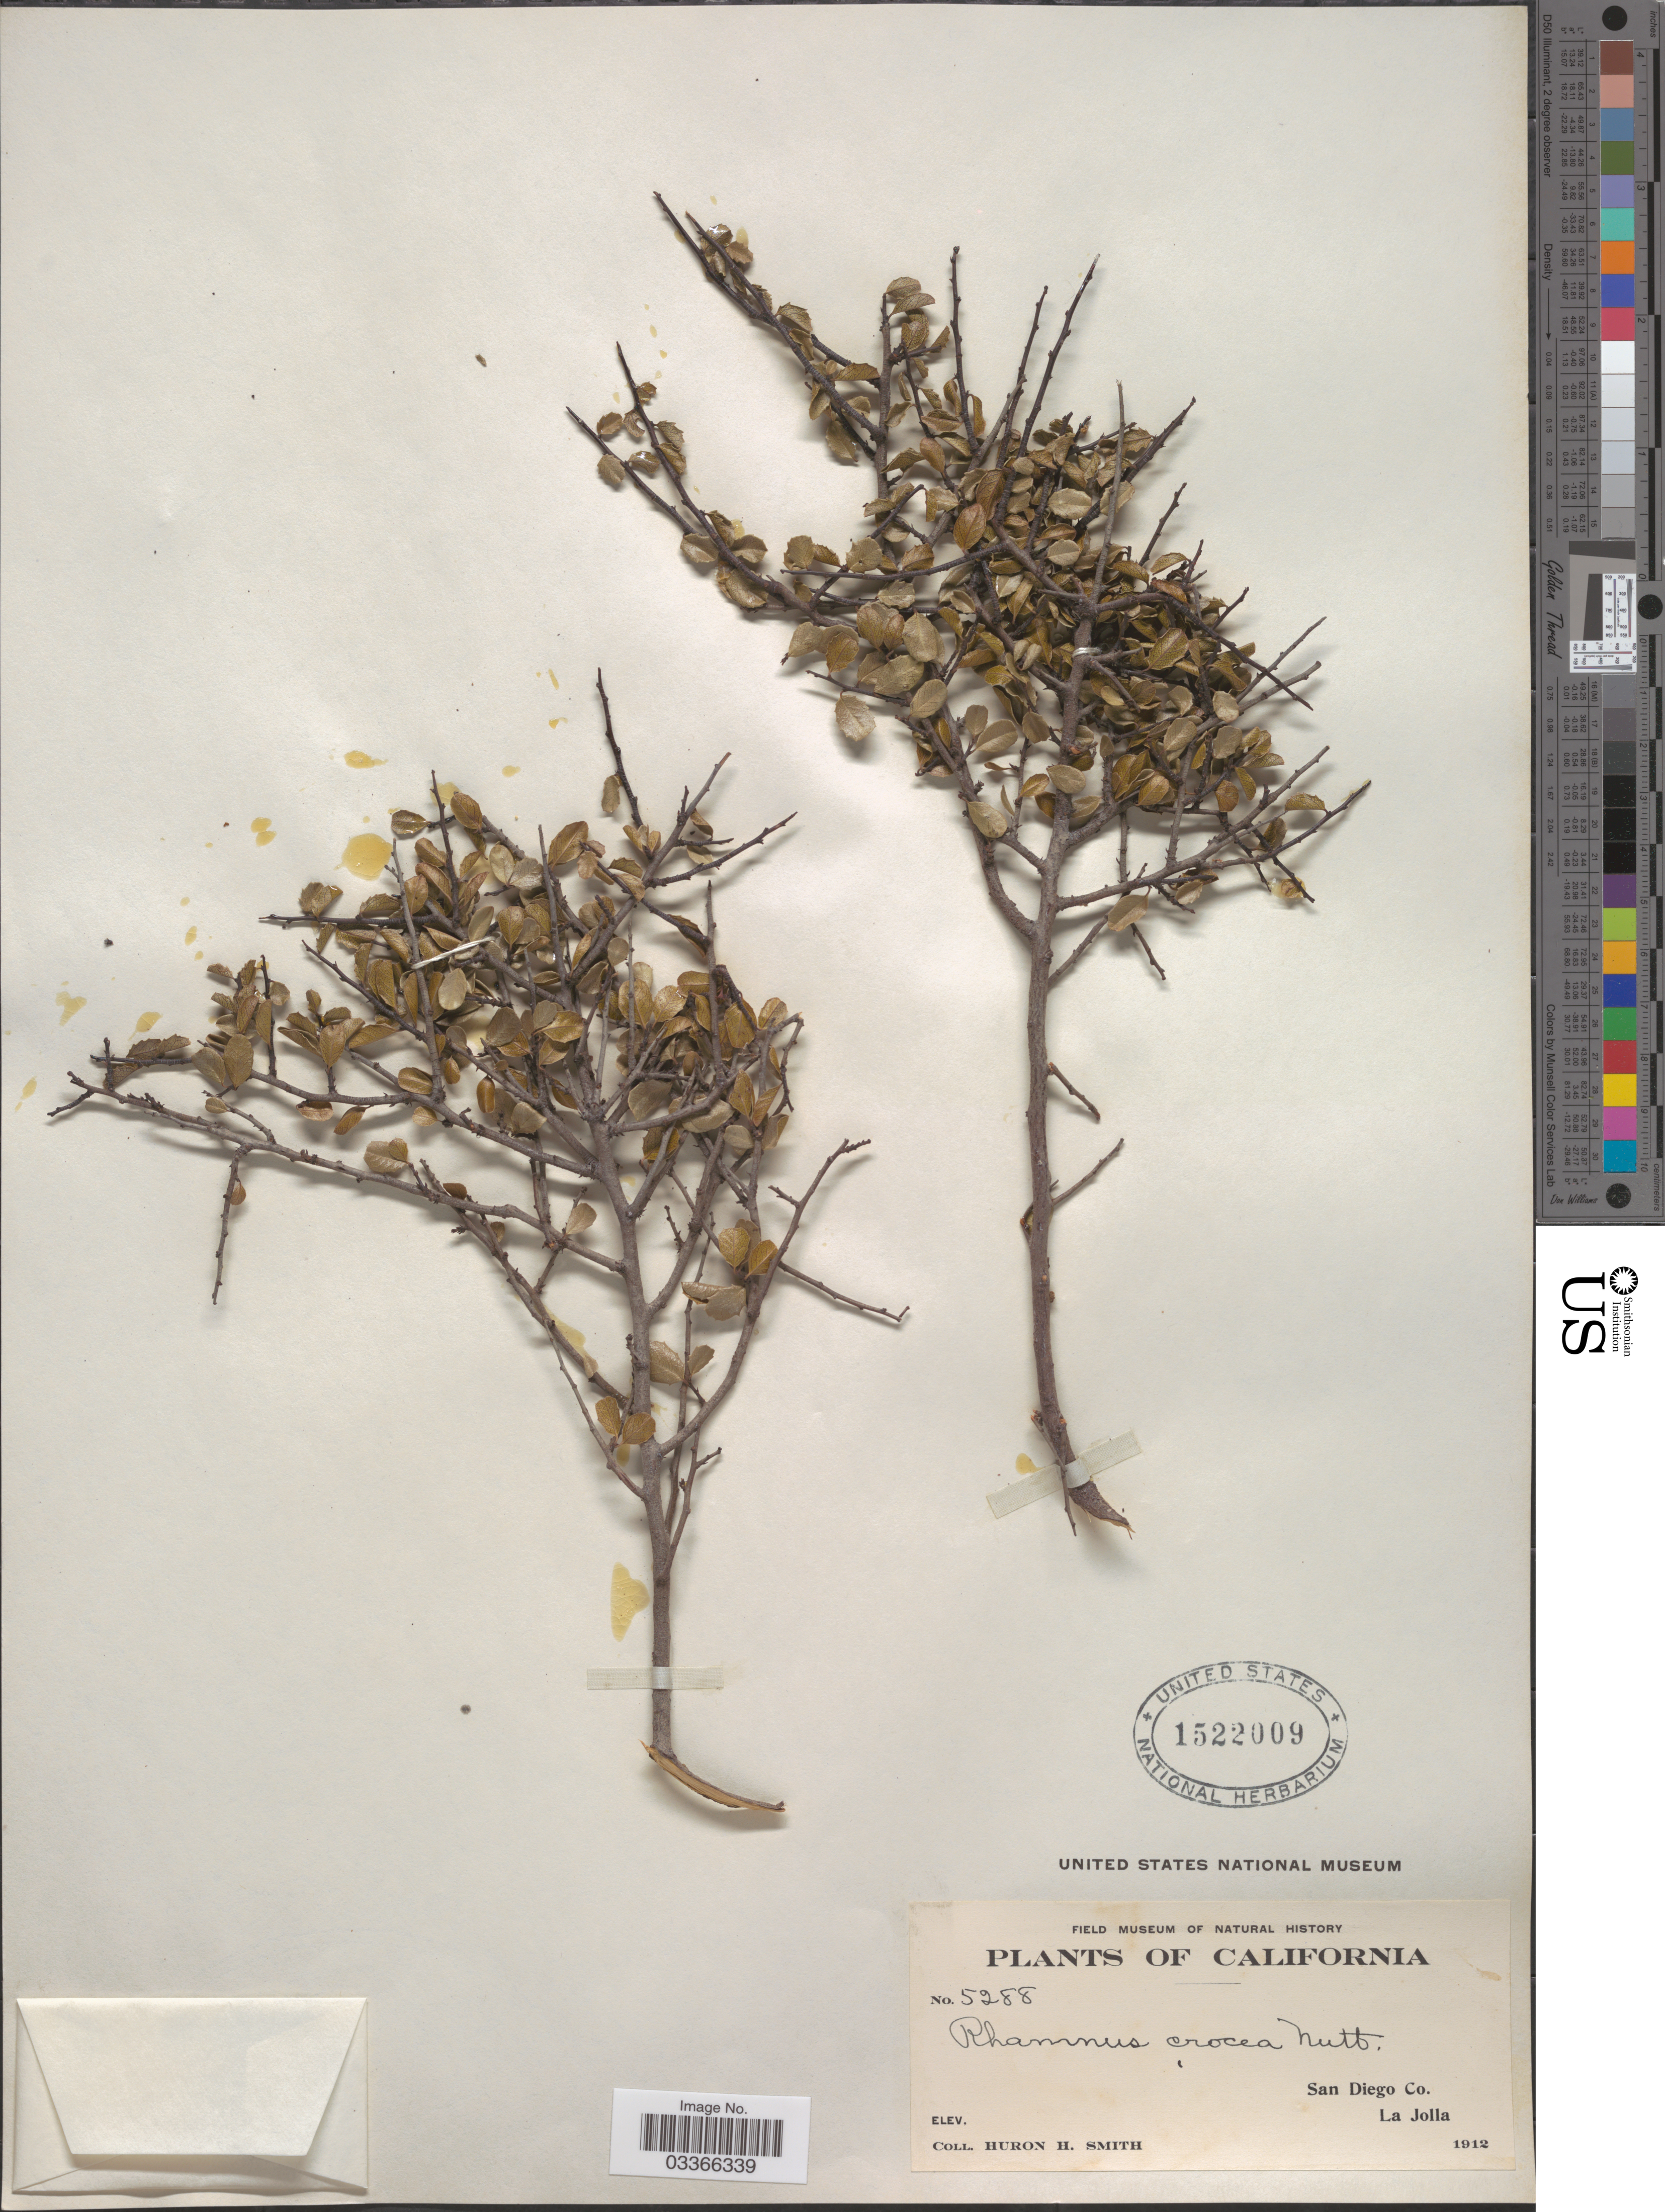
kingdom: Plantae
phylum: Tracheophyta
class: Magnoliopsida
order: Rosales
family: Rhamnaceae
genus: Rhamnus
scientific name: Rhamnus crocea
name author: Nutt.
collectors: Huron H. Smith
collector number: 5288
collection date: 1912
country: United States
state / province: California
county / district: San Diego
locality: San Diego Co. La Jolla.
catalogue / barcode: US 1522009